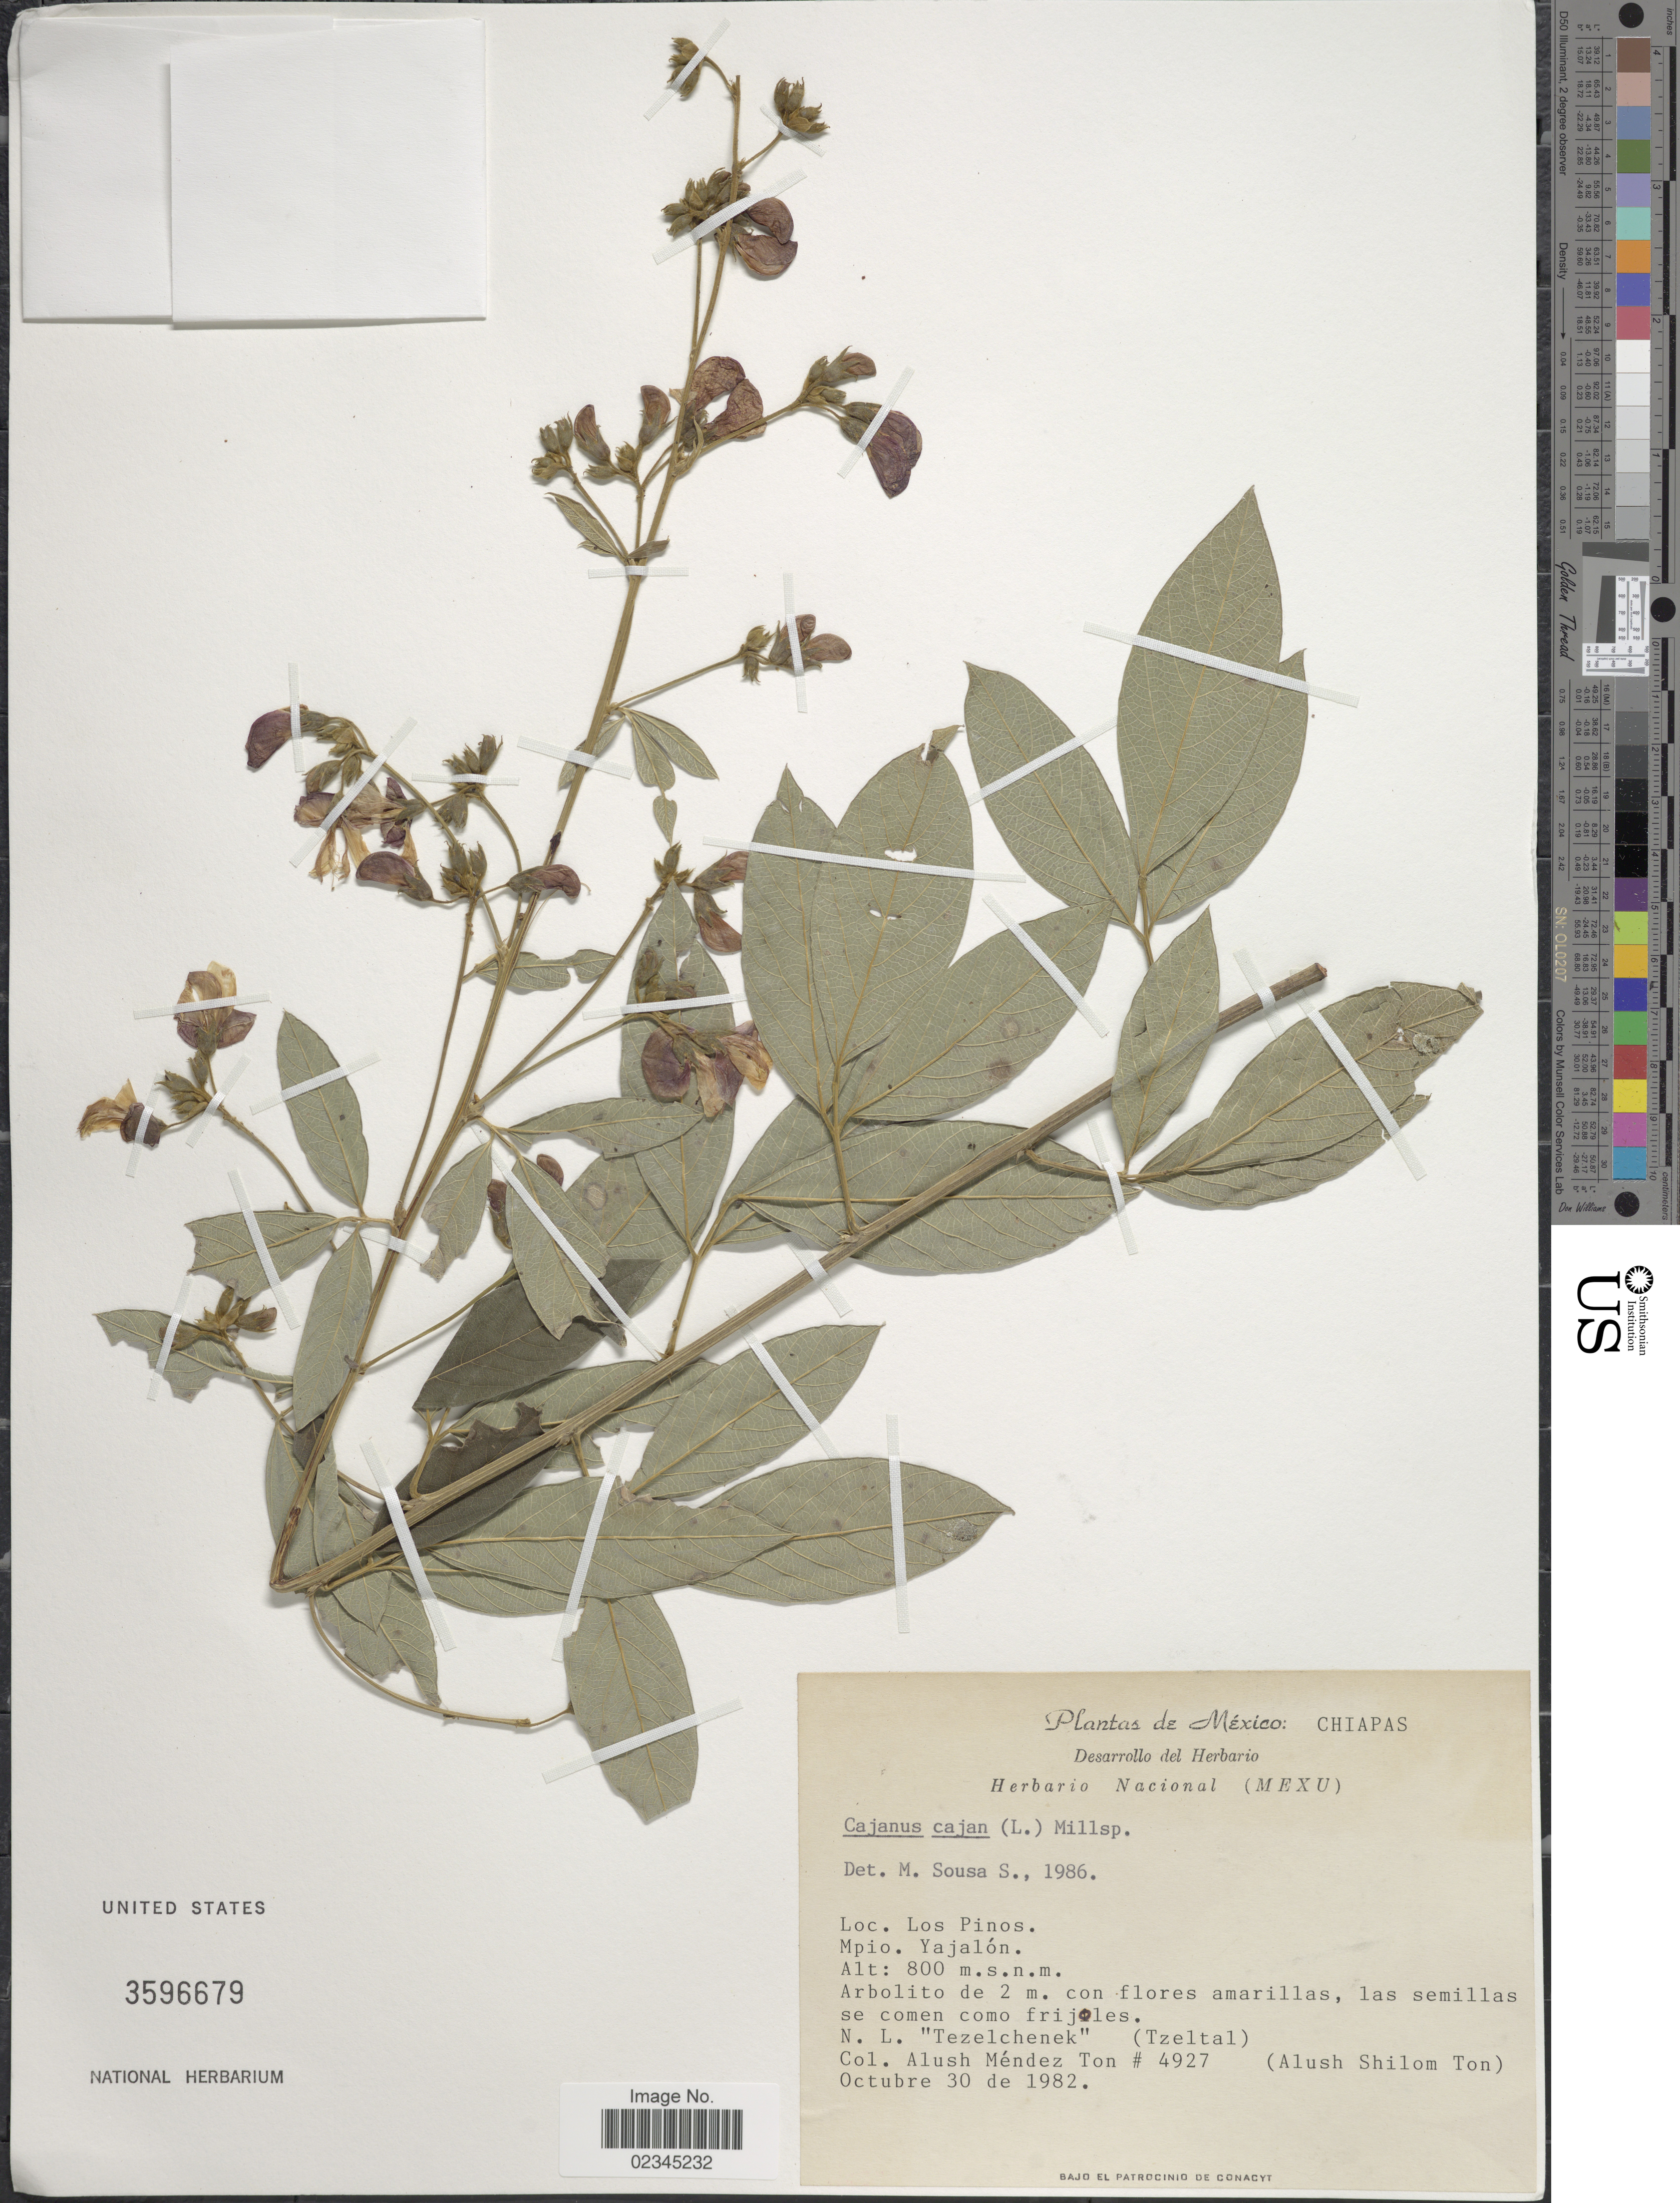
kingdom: Plantae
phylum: Tracheophyta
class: Magnoliopsida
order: Fabales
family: Fabaceae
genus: Cajanus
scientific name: Cajanus cajan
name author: (L.) Huth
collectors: A. M. Ton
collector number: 4927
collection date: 1982-10-30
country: Mexico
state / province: Chiapas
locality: Los Pinos, Mpio. Yajalon.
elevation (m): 800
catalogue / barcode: US 3596679